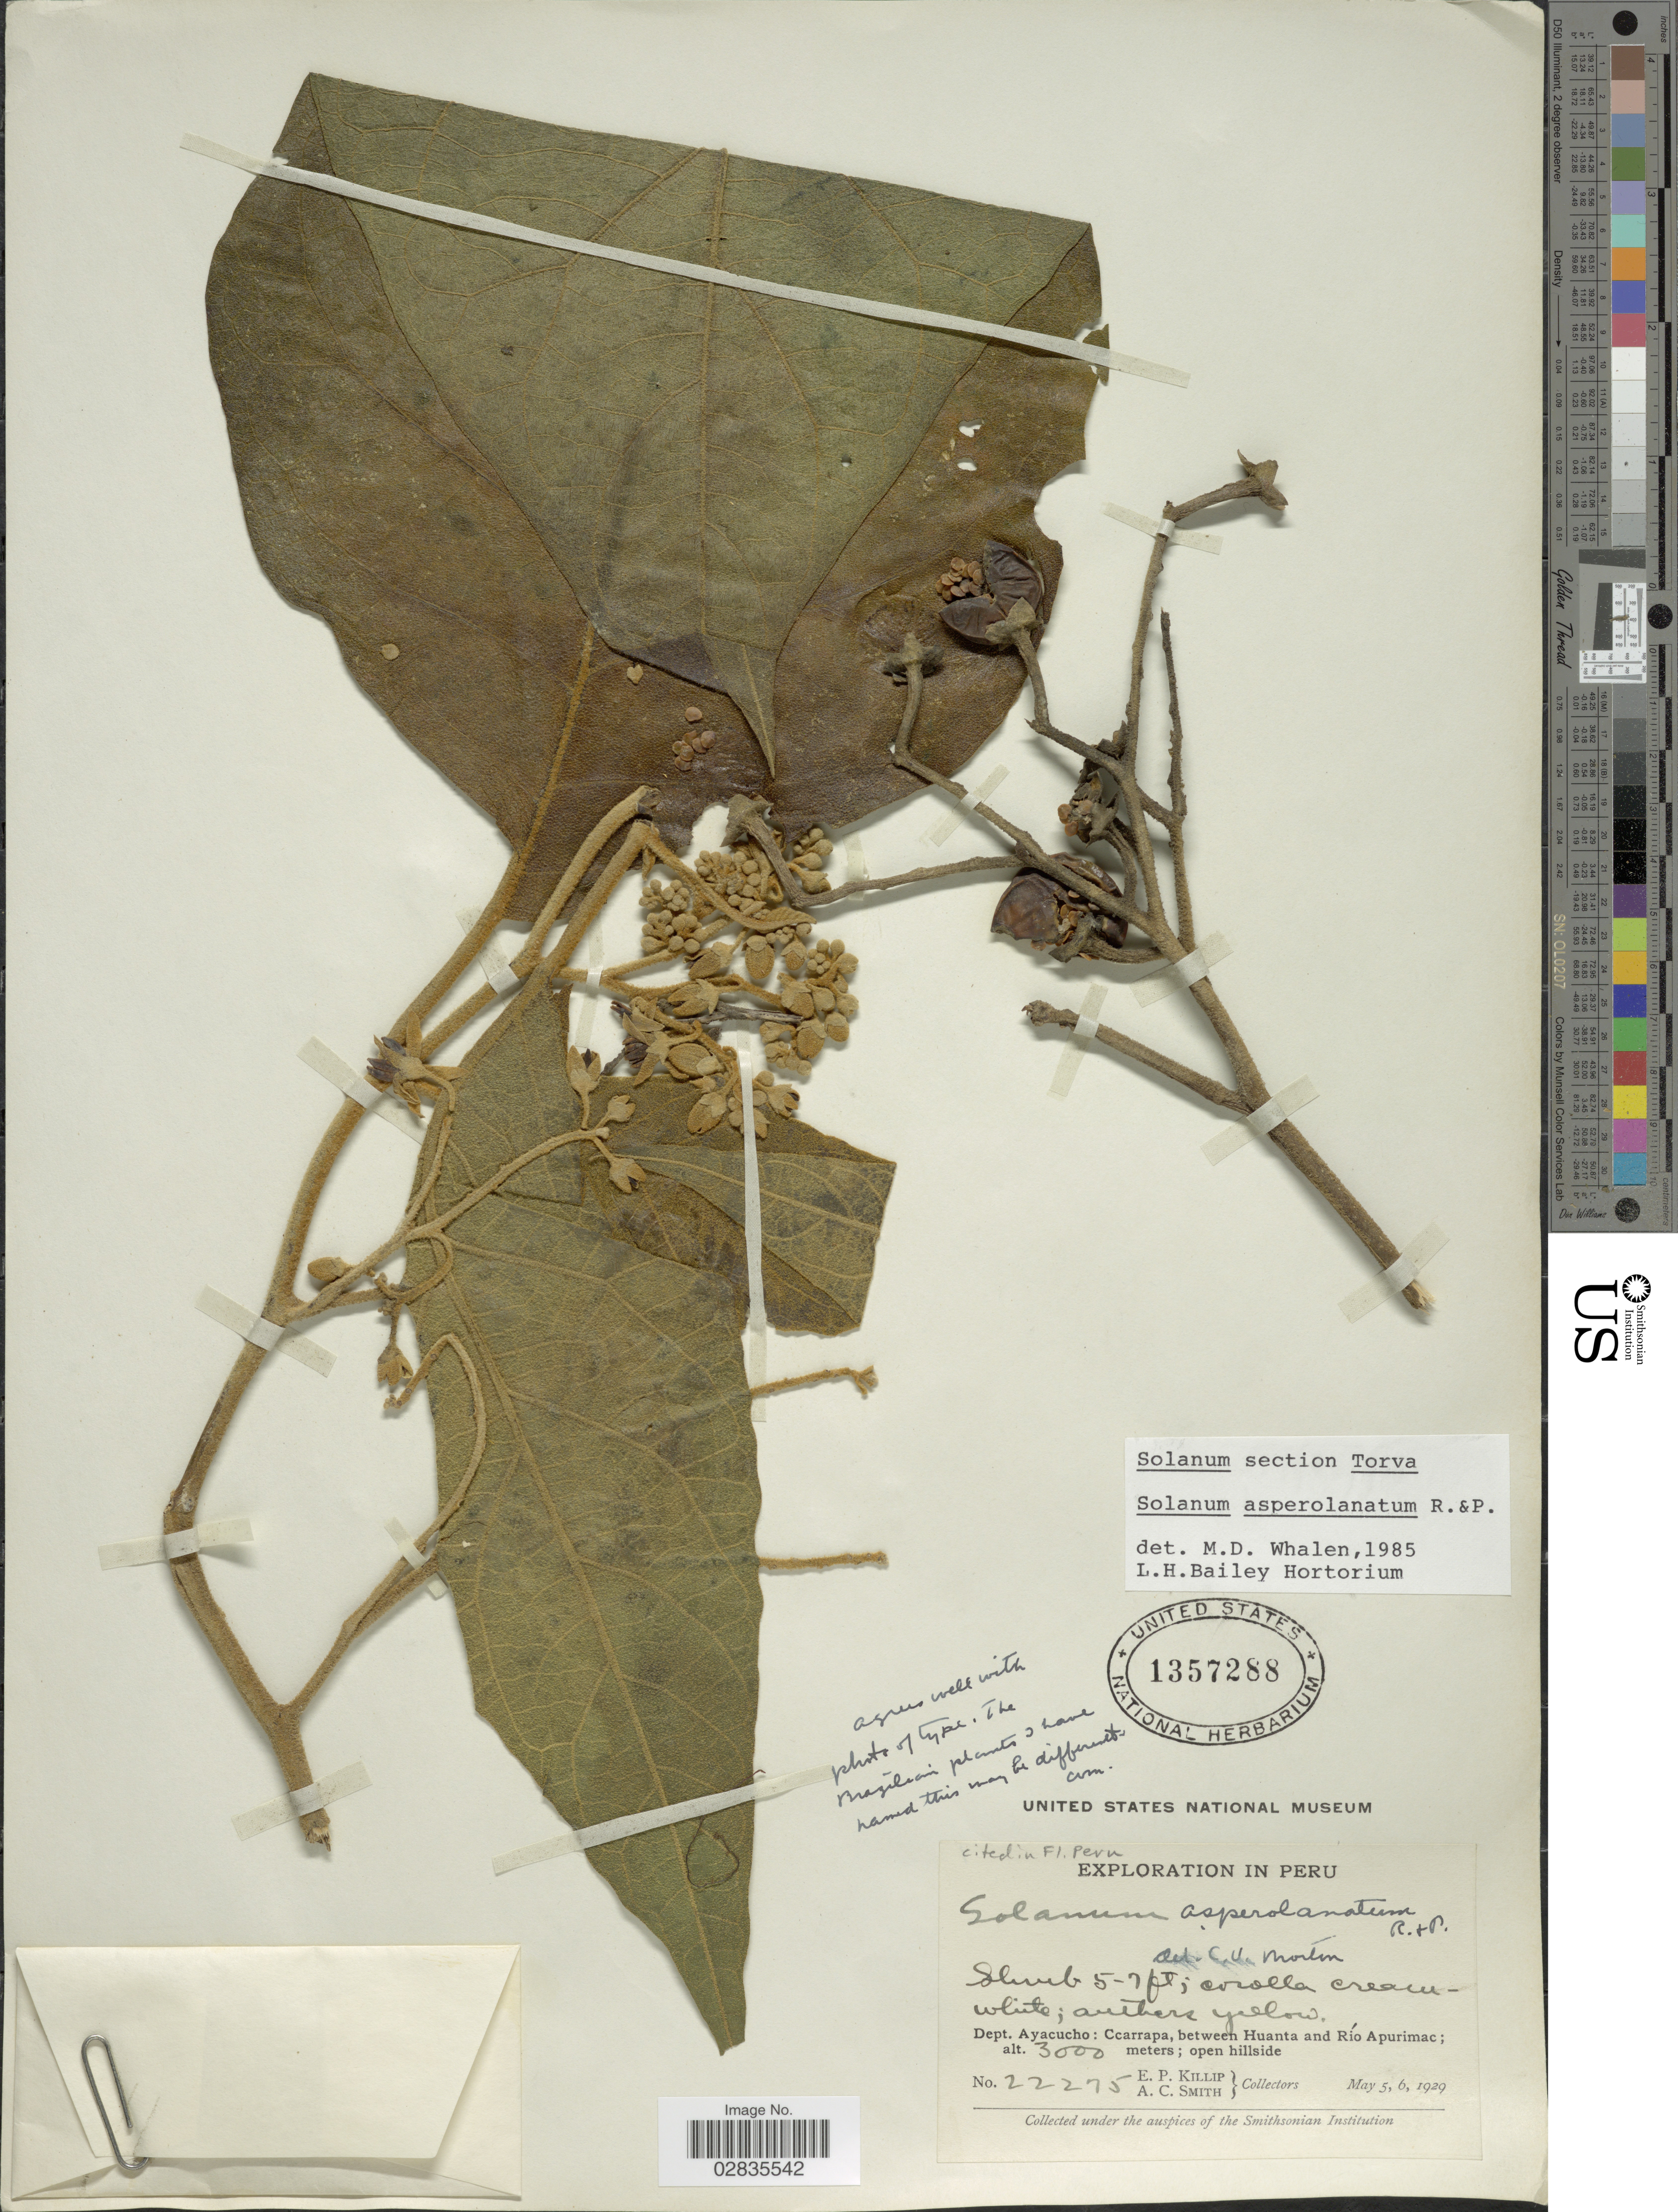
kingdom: Plantae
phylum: Tracheophyta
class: Magnoliopsida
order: Solanales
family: Solanaceae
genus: Solanum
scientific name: Solanum asperolanatum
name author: Ruiz & Pav.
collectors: E. P. Killip & A. C. Smith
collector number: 22275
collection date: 1929-05-05/1929-05-06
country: Peru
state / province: Ayacucho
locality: Dept. Ayacucho: Ccarrapa, between Huanta and Río Apurimac.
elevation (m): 3000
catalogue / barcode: US 1357288